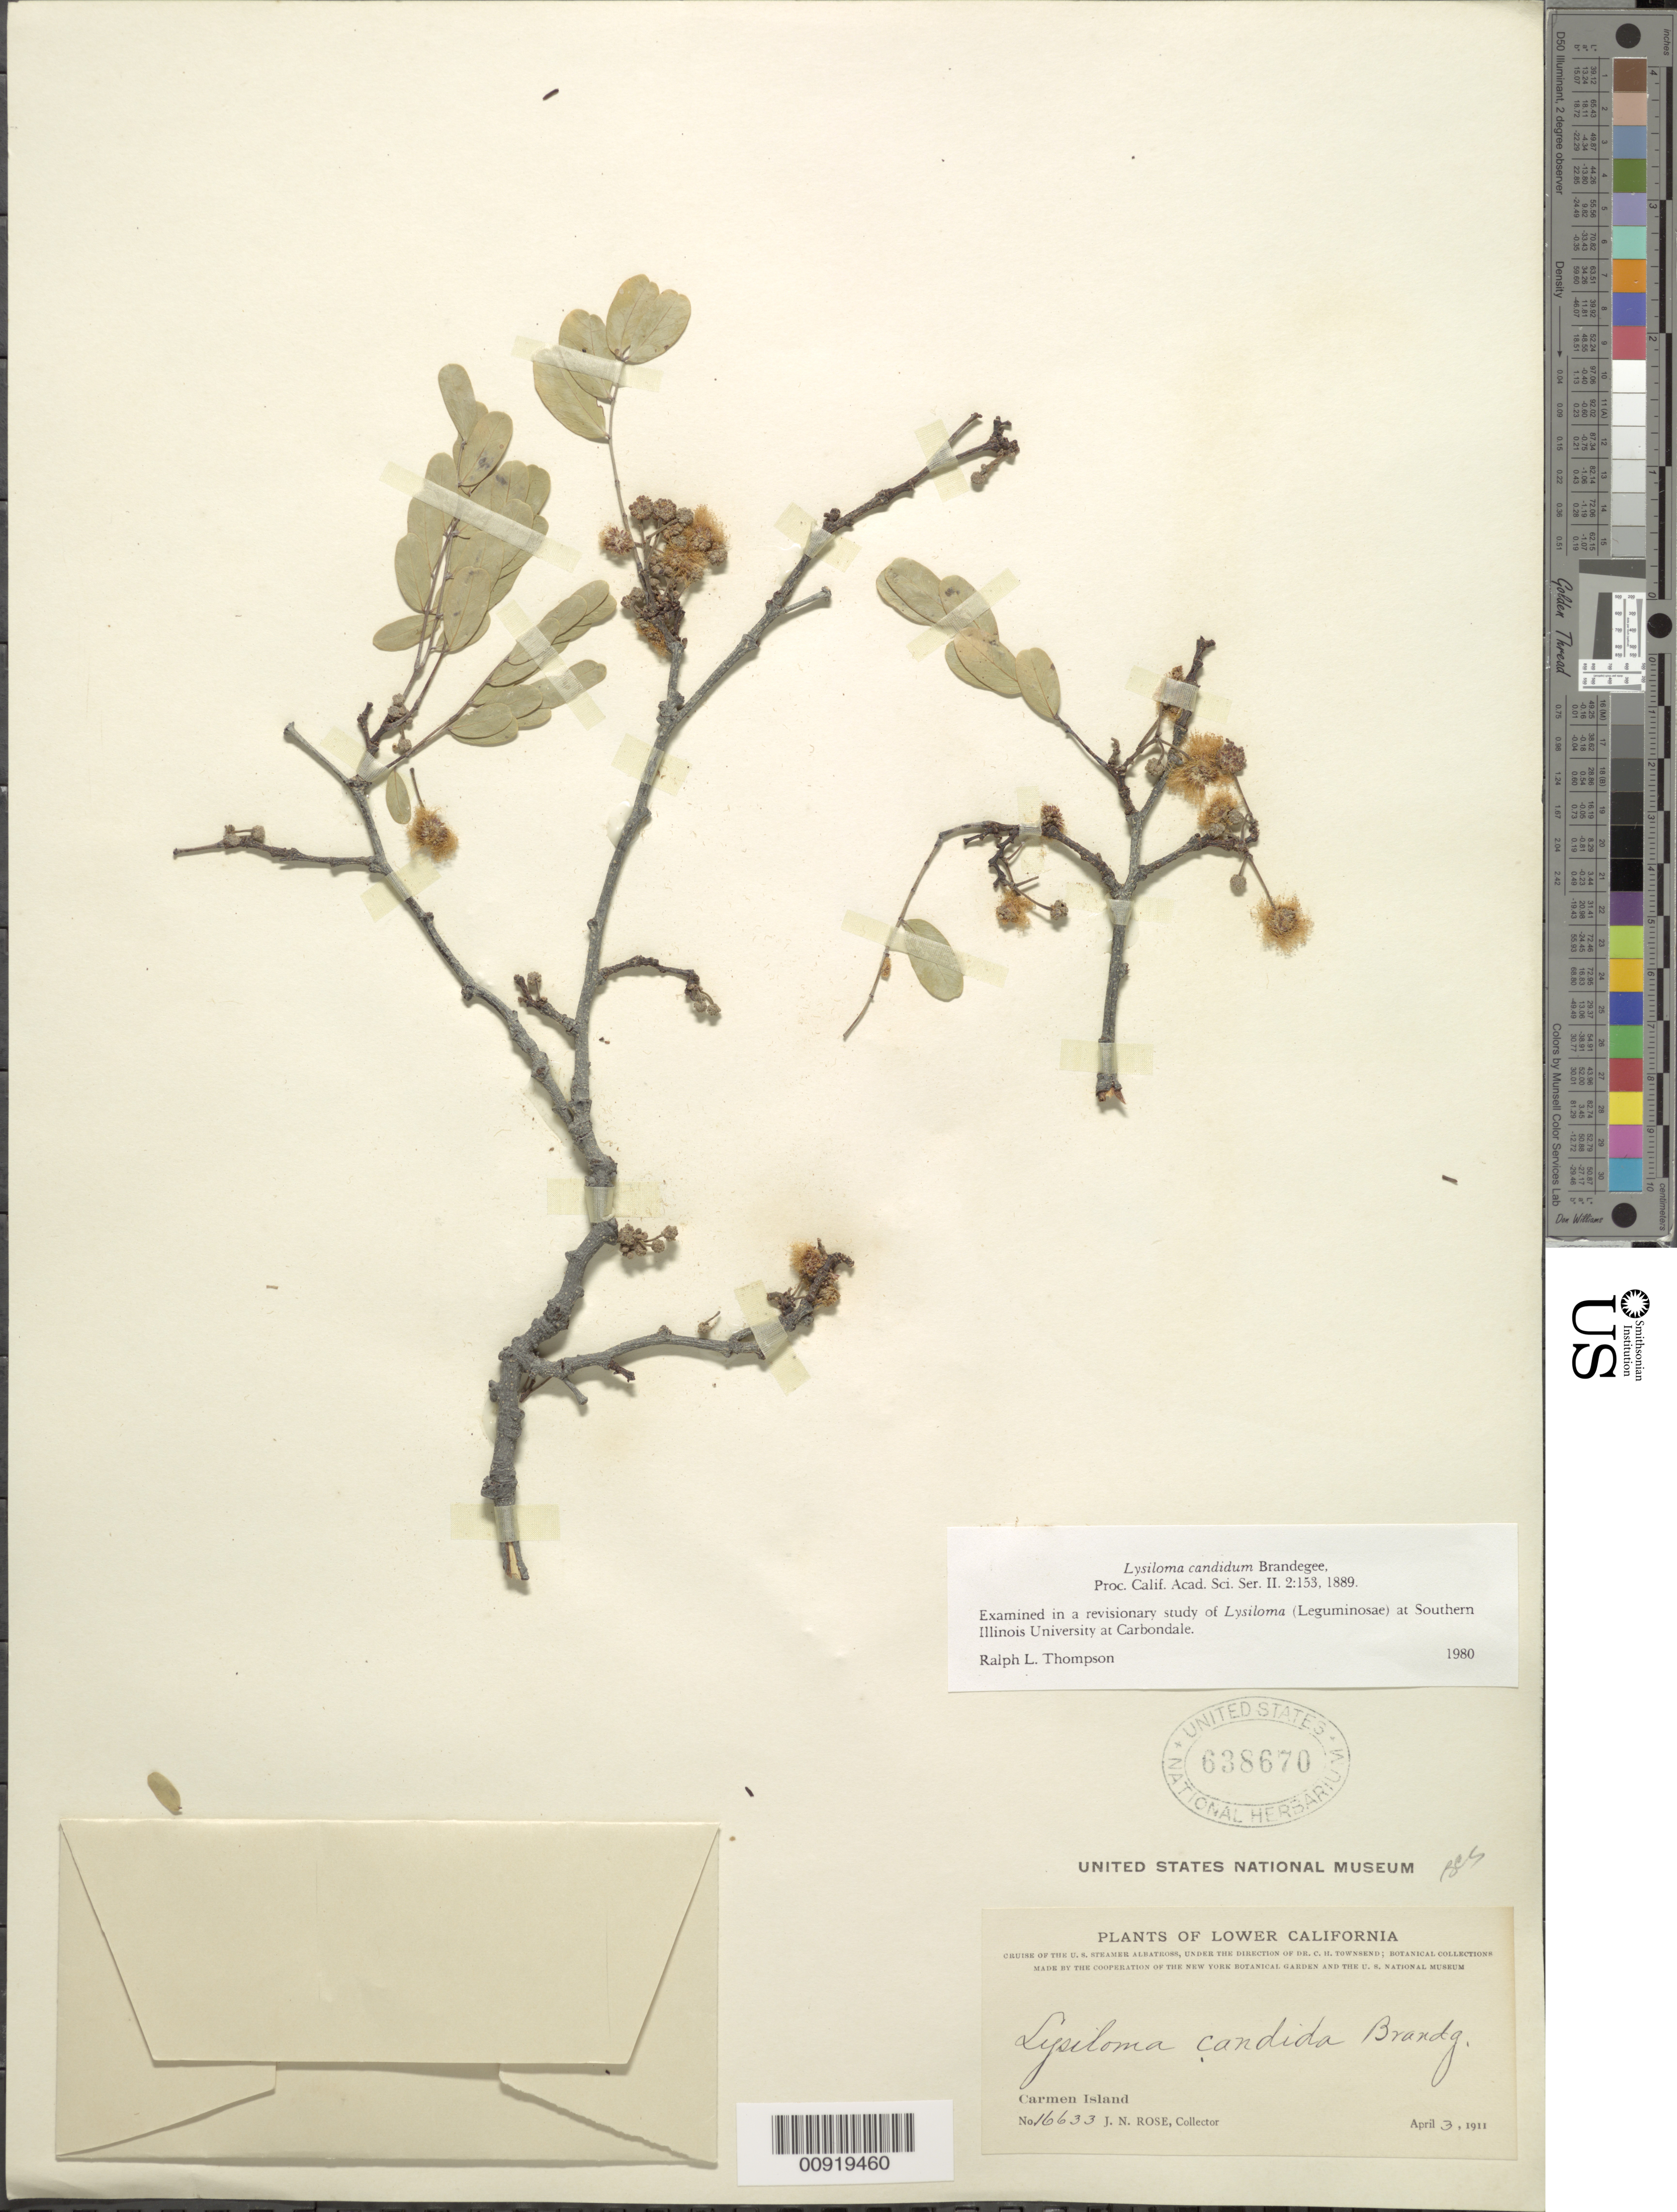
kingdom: Plantae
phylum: Tracheophyta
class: Magnoliopsida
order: Fabales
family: Fabaceae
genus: Lysiloma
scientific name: Lysiloma candidum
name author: Brandegee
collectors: J. N. Rose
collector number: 16633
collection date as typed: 03 Apr 1911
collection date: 1911-04-03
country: Mexico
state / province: Baja California Sur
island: Carmen I.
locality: Carmen Island. Lower California.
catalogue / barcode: US 638670